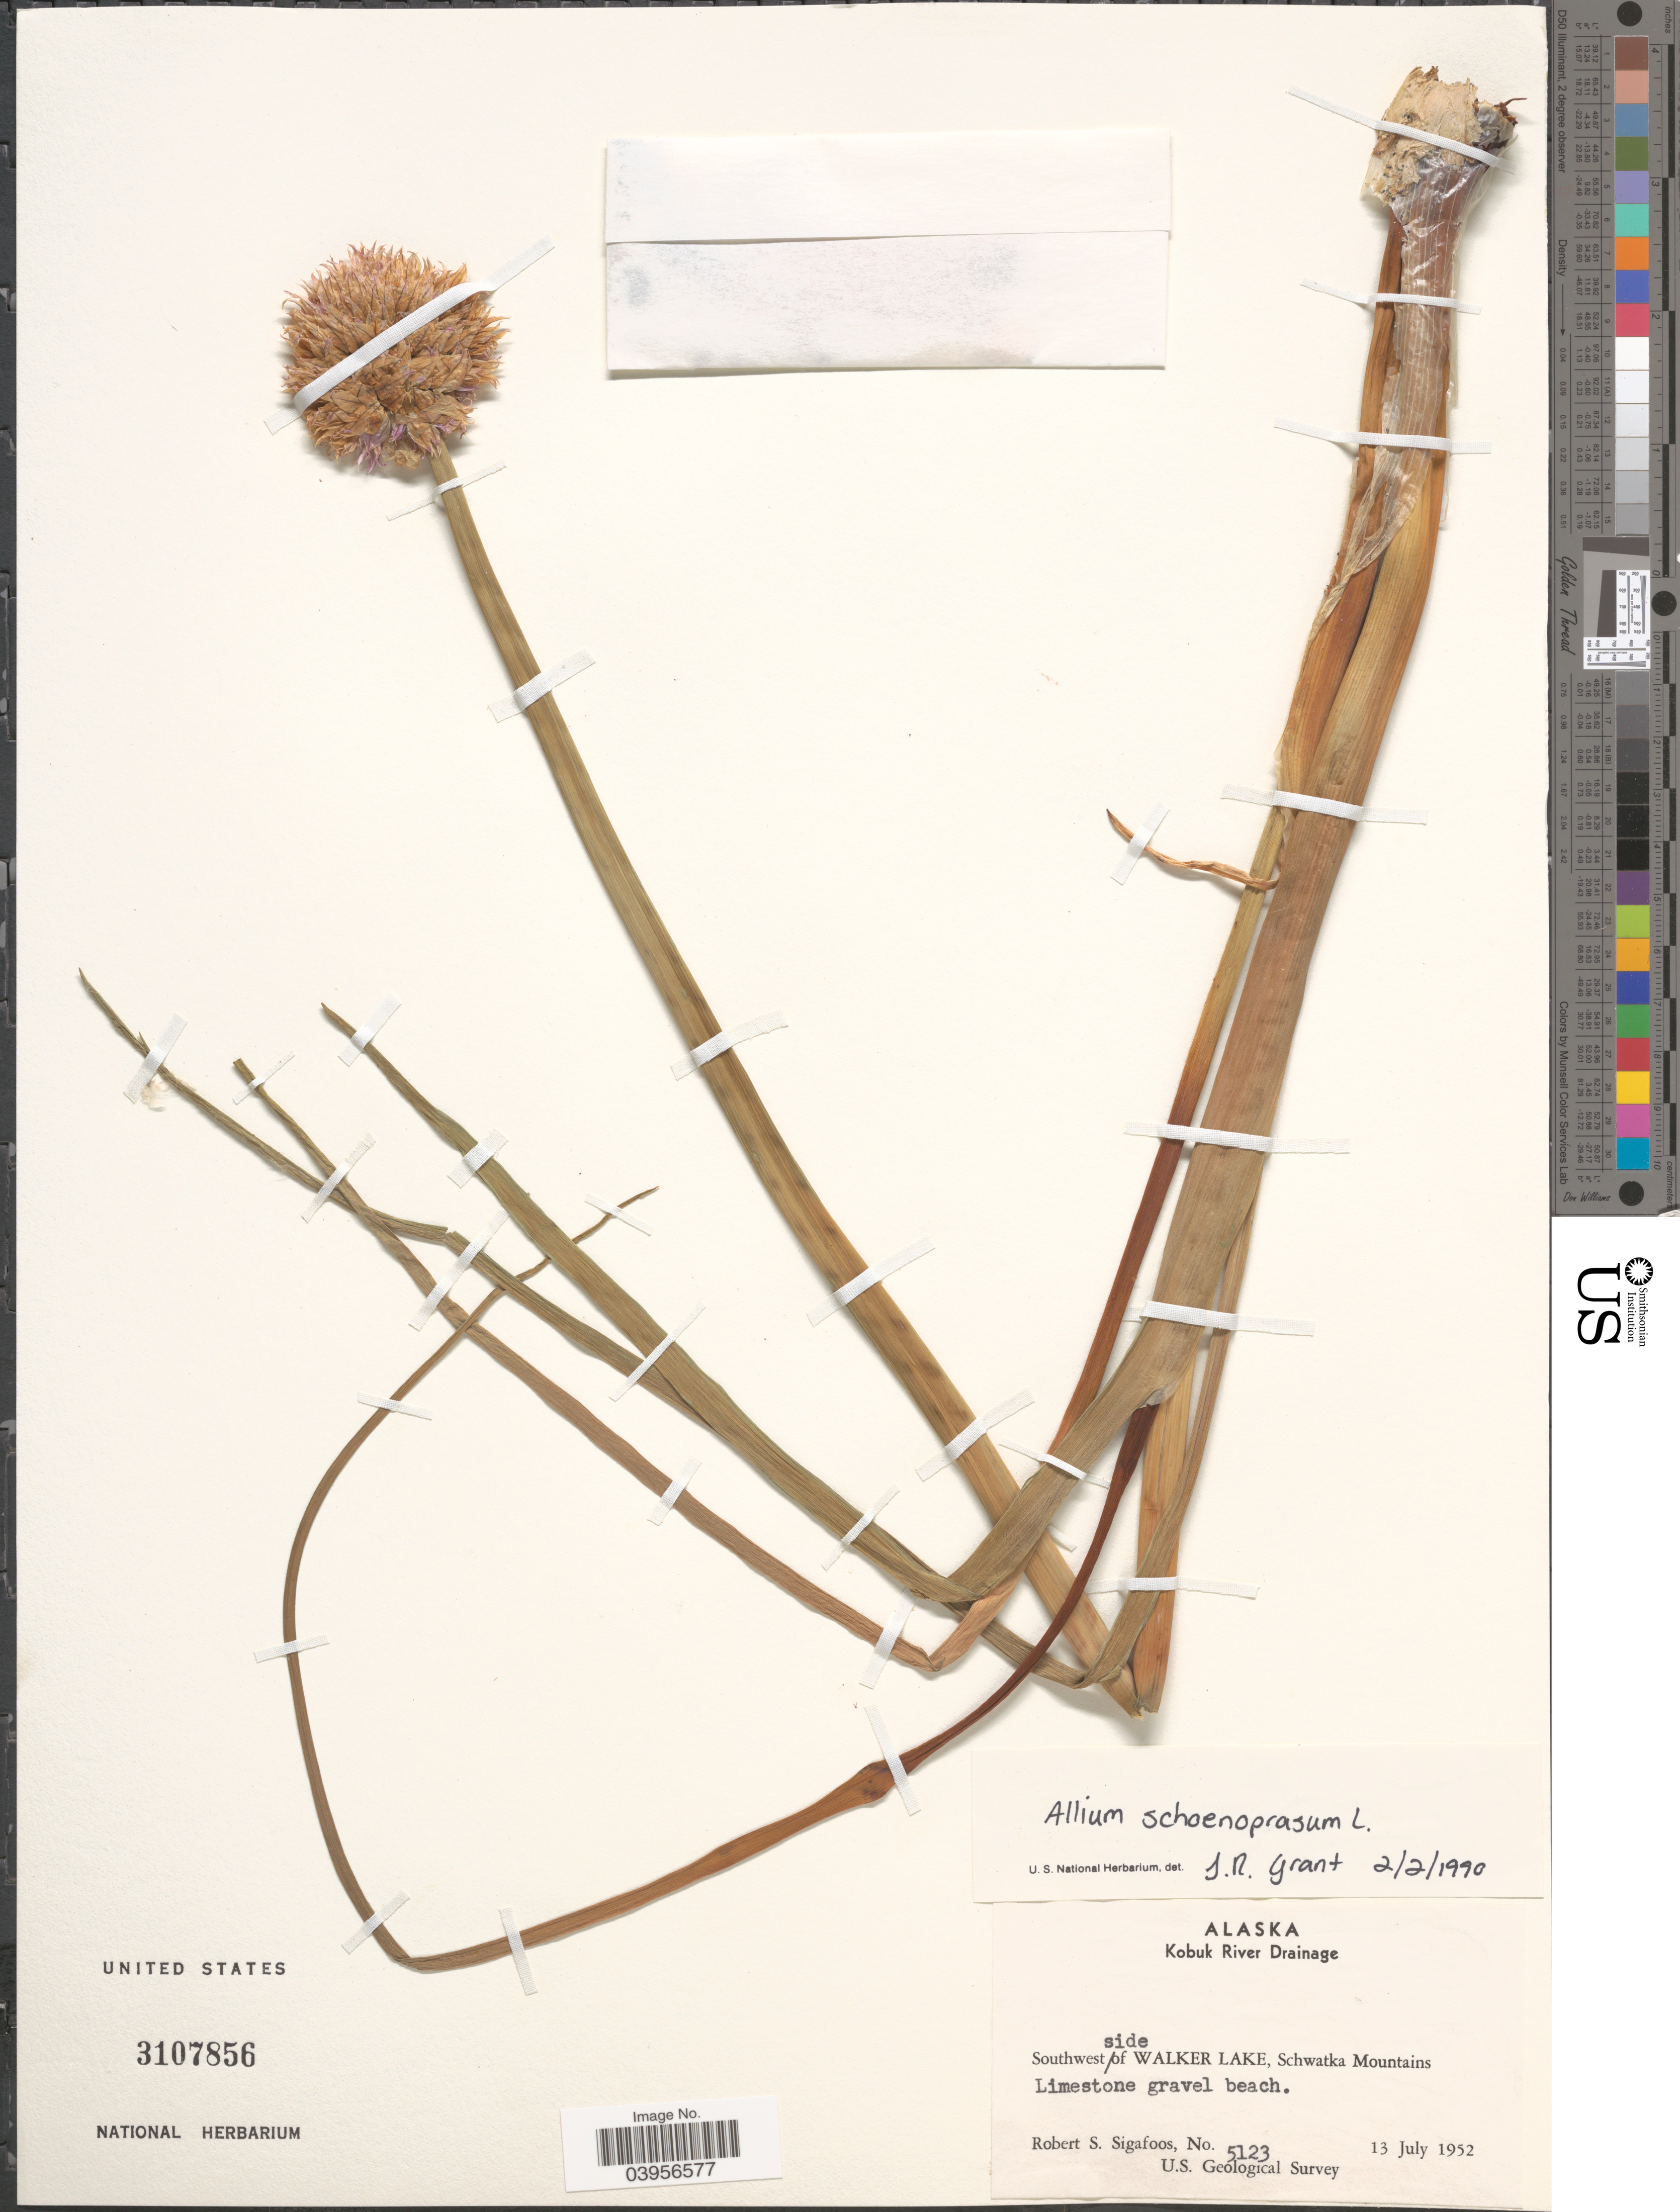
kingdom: Plantae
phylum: Tracheophyta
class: Liliopsida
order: Asparagales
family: Amaryllidaceae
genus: Allium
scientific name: Allium schoenoprasum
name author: L.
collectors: R. Sigafoos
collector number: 5123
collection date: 1952-07-13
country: United States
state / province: Alaska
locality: Kobuk River Drainage. Southwest side of Walker Lake, Schwatka Mountains.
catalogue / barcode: US 3107856